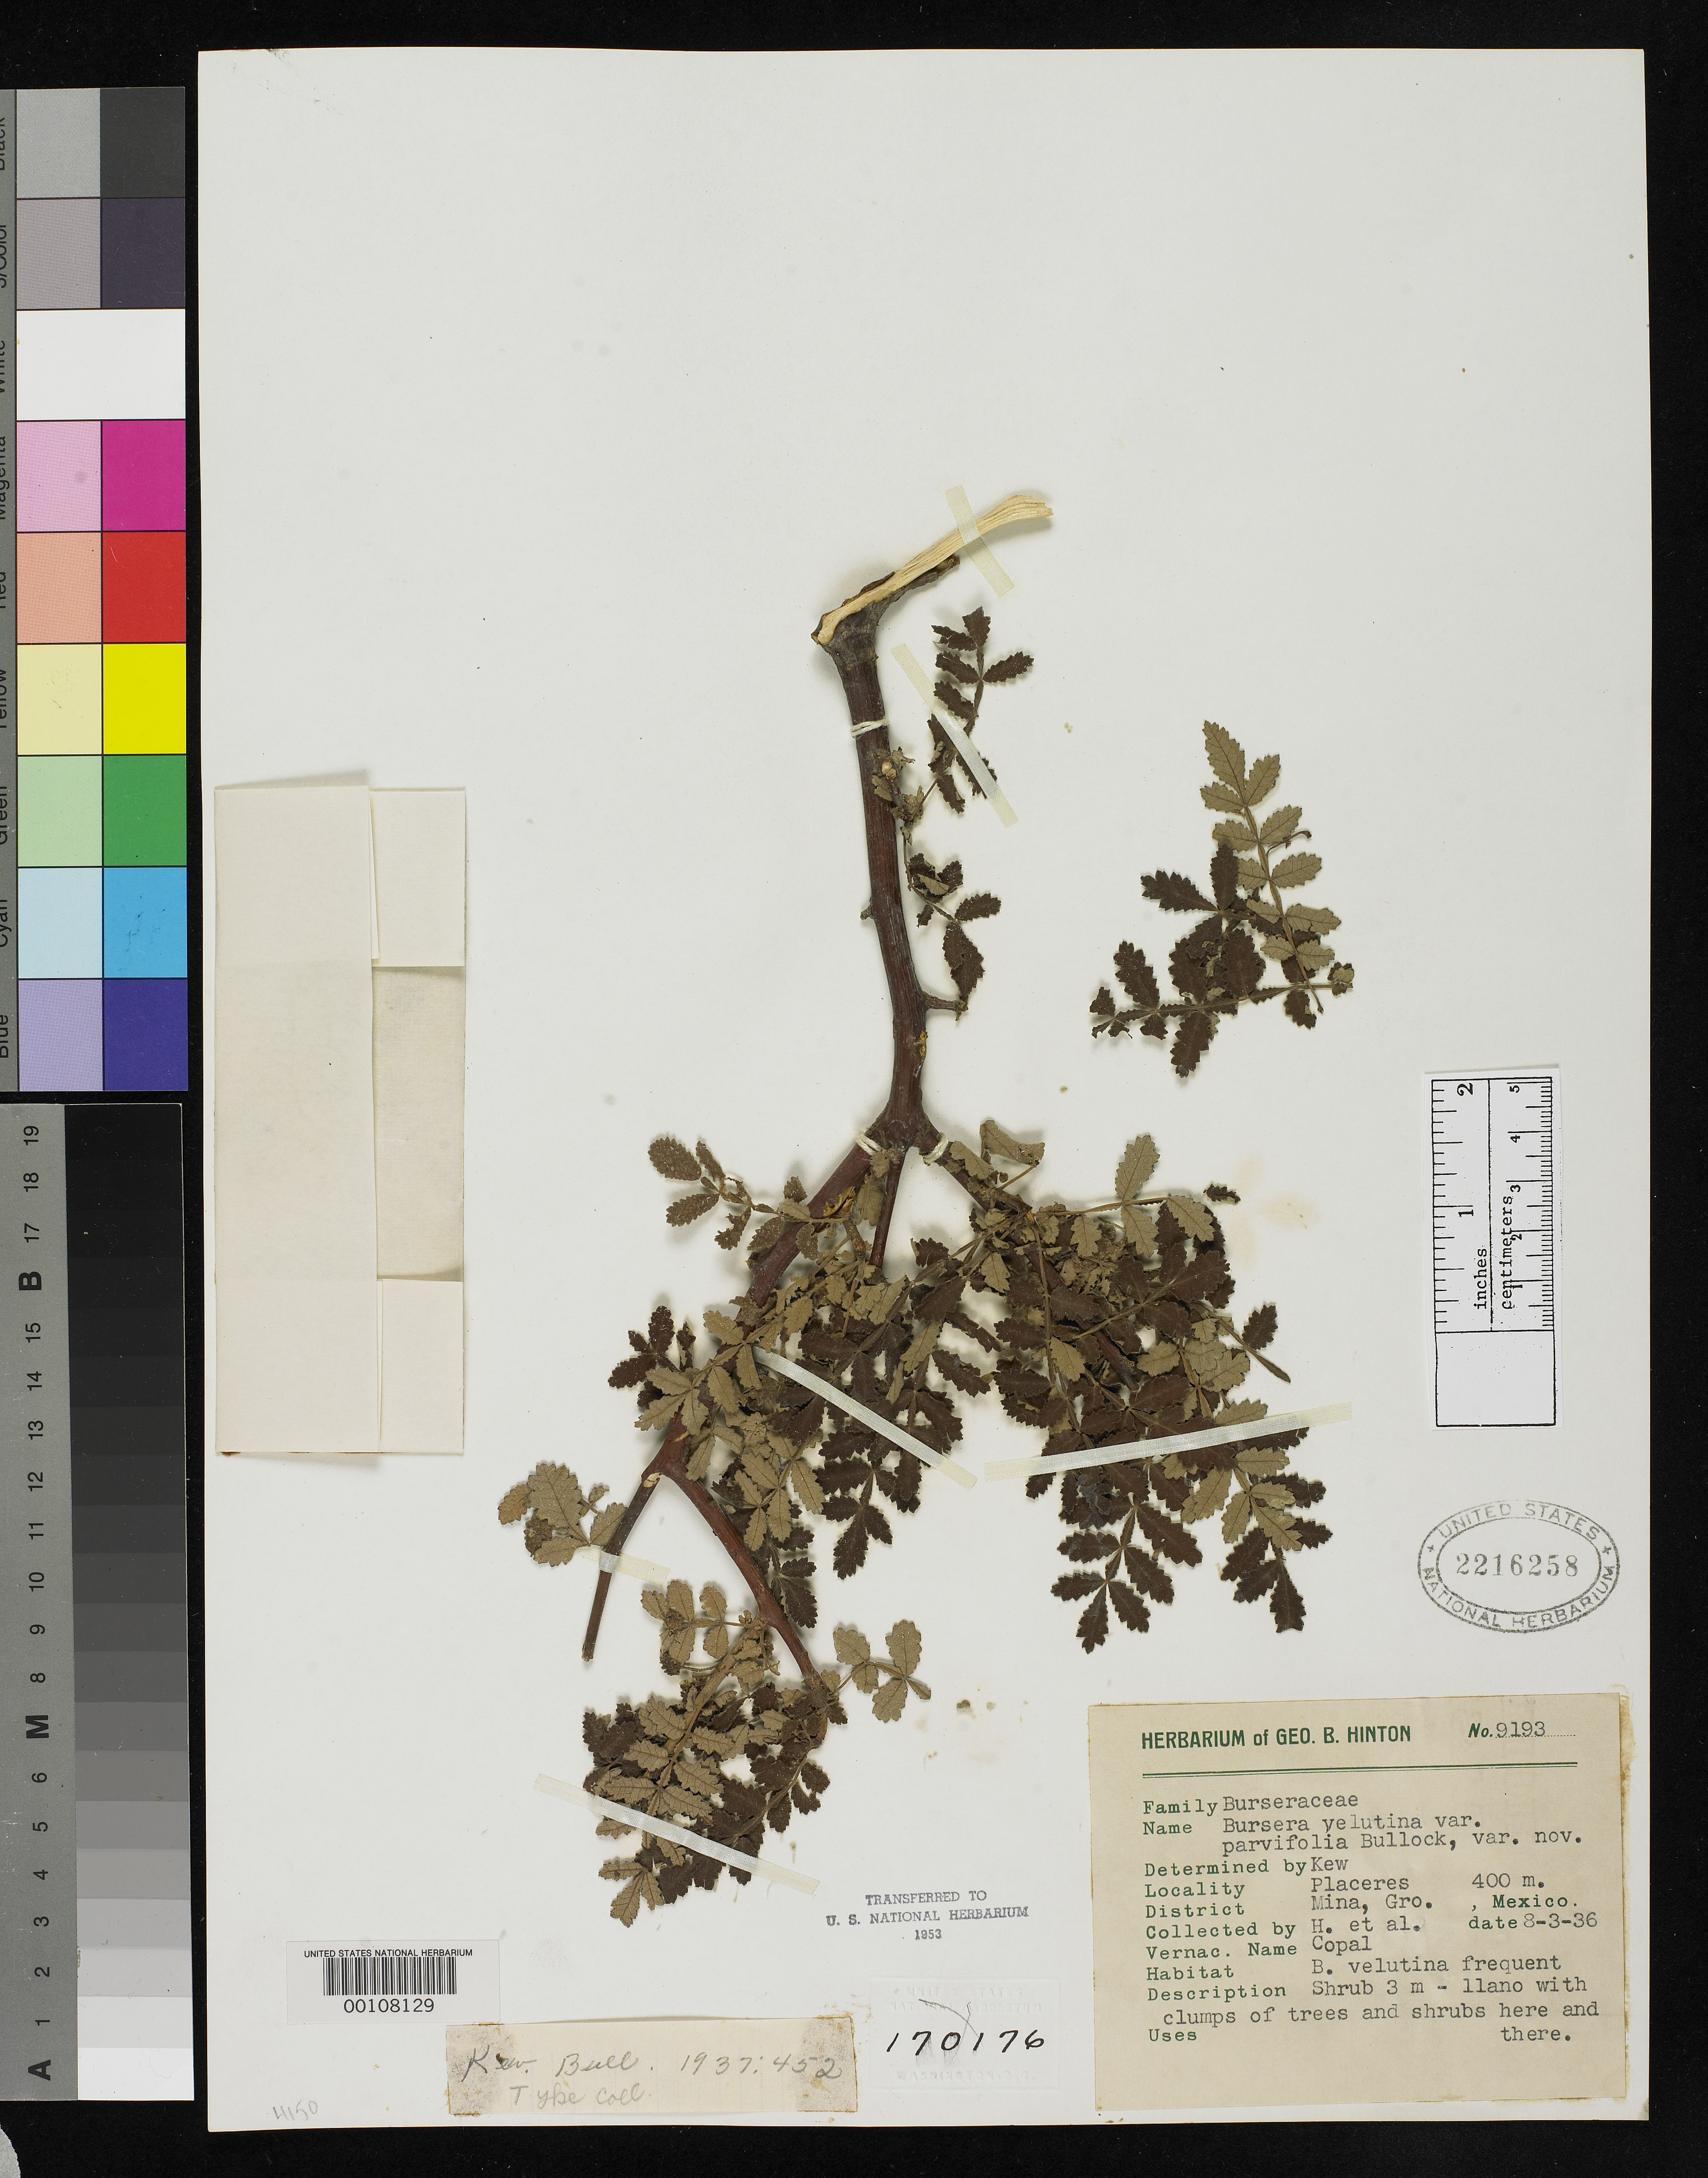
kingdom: Plantae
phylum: Tracheophyta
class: Magnoliopsida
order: Sapindales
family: Burseraceae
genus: Bursera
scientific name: Bursera velutina var. parvifolia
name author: Bullock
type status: Isotype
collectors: G. B. Hinton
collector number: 9193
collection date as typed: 08 Mar 1936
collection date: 1936-03-08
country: Mexico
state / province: Guerrero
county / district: Mina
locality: Placeres.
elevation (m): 400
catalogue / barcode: US 2216258